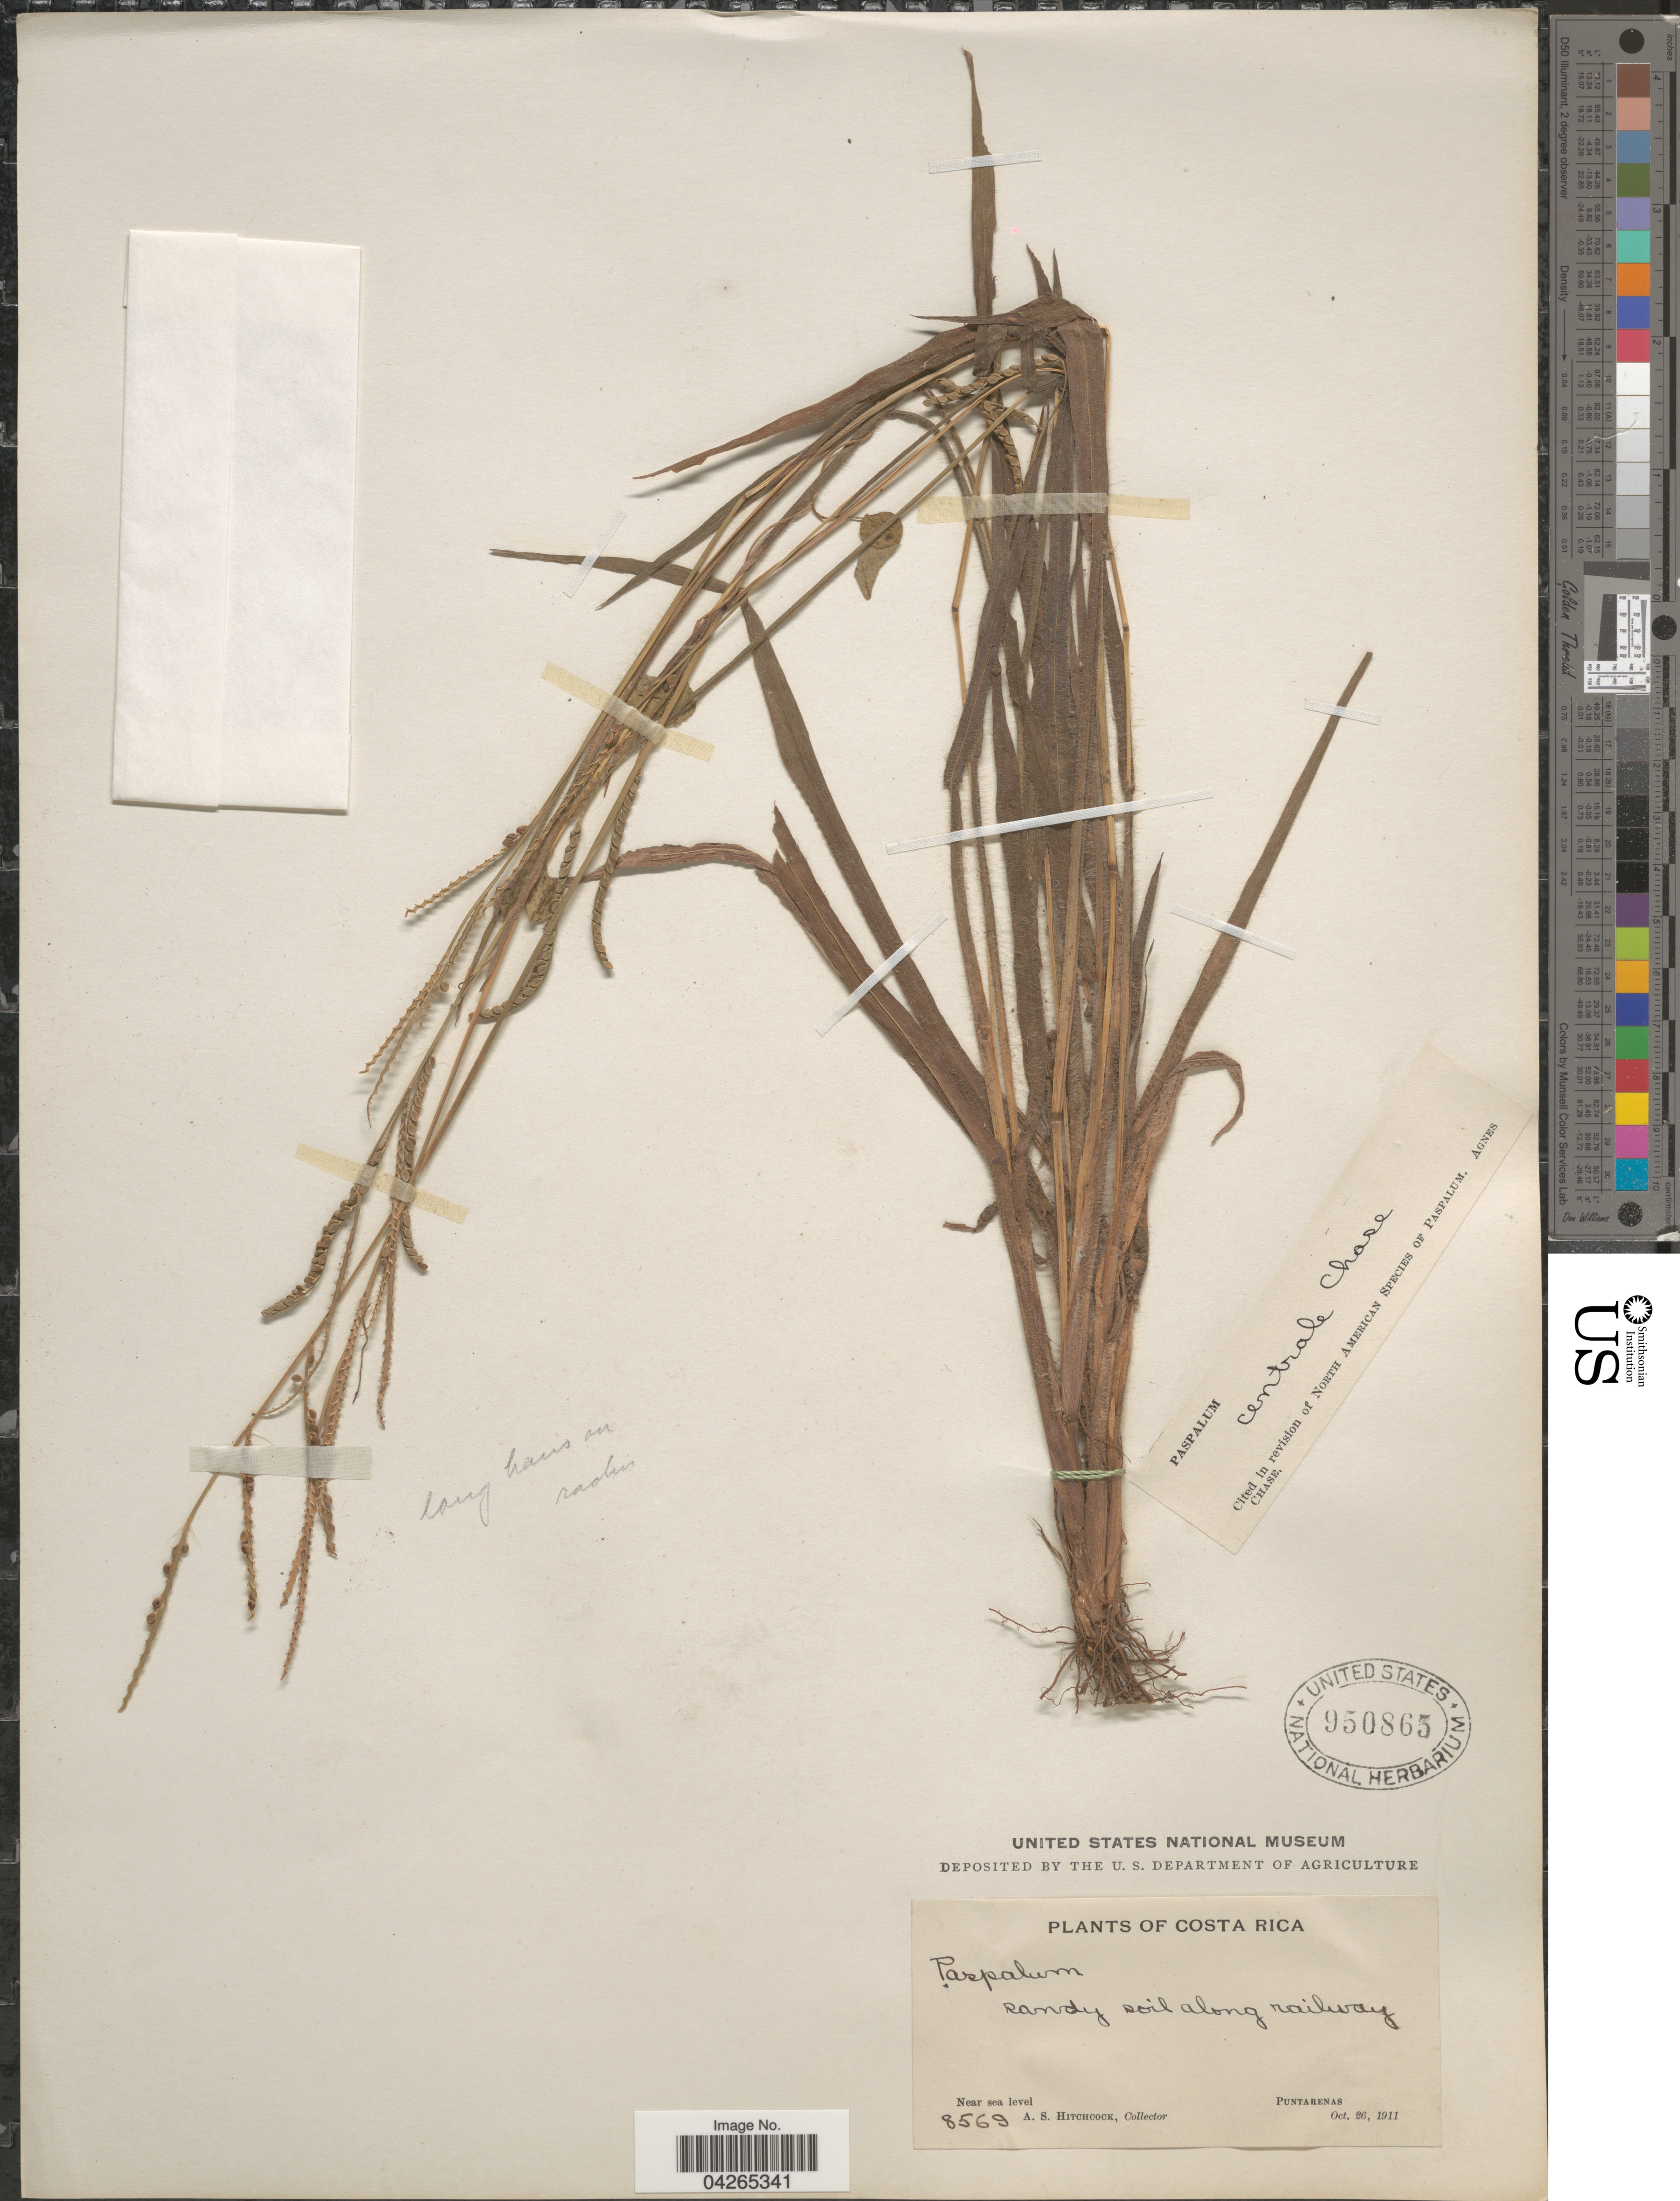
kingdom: Plantae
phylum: Tracheophyta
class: Liliopsida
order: Poales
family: Poaceae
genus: Paspalum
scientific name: Paspalum centrale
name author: Chase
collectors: A. S. Hitchcock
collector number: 8569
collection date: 1911-10-26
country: Costa Rica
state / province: Puntarenas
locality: Sandy soil along railway.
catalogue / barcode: US 950865